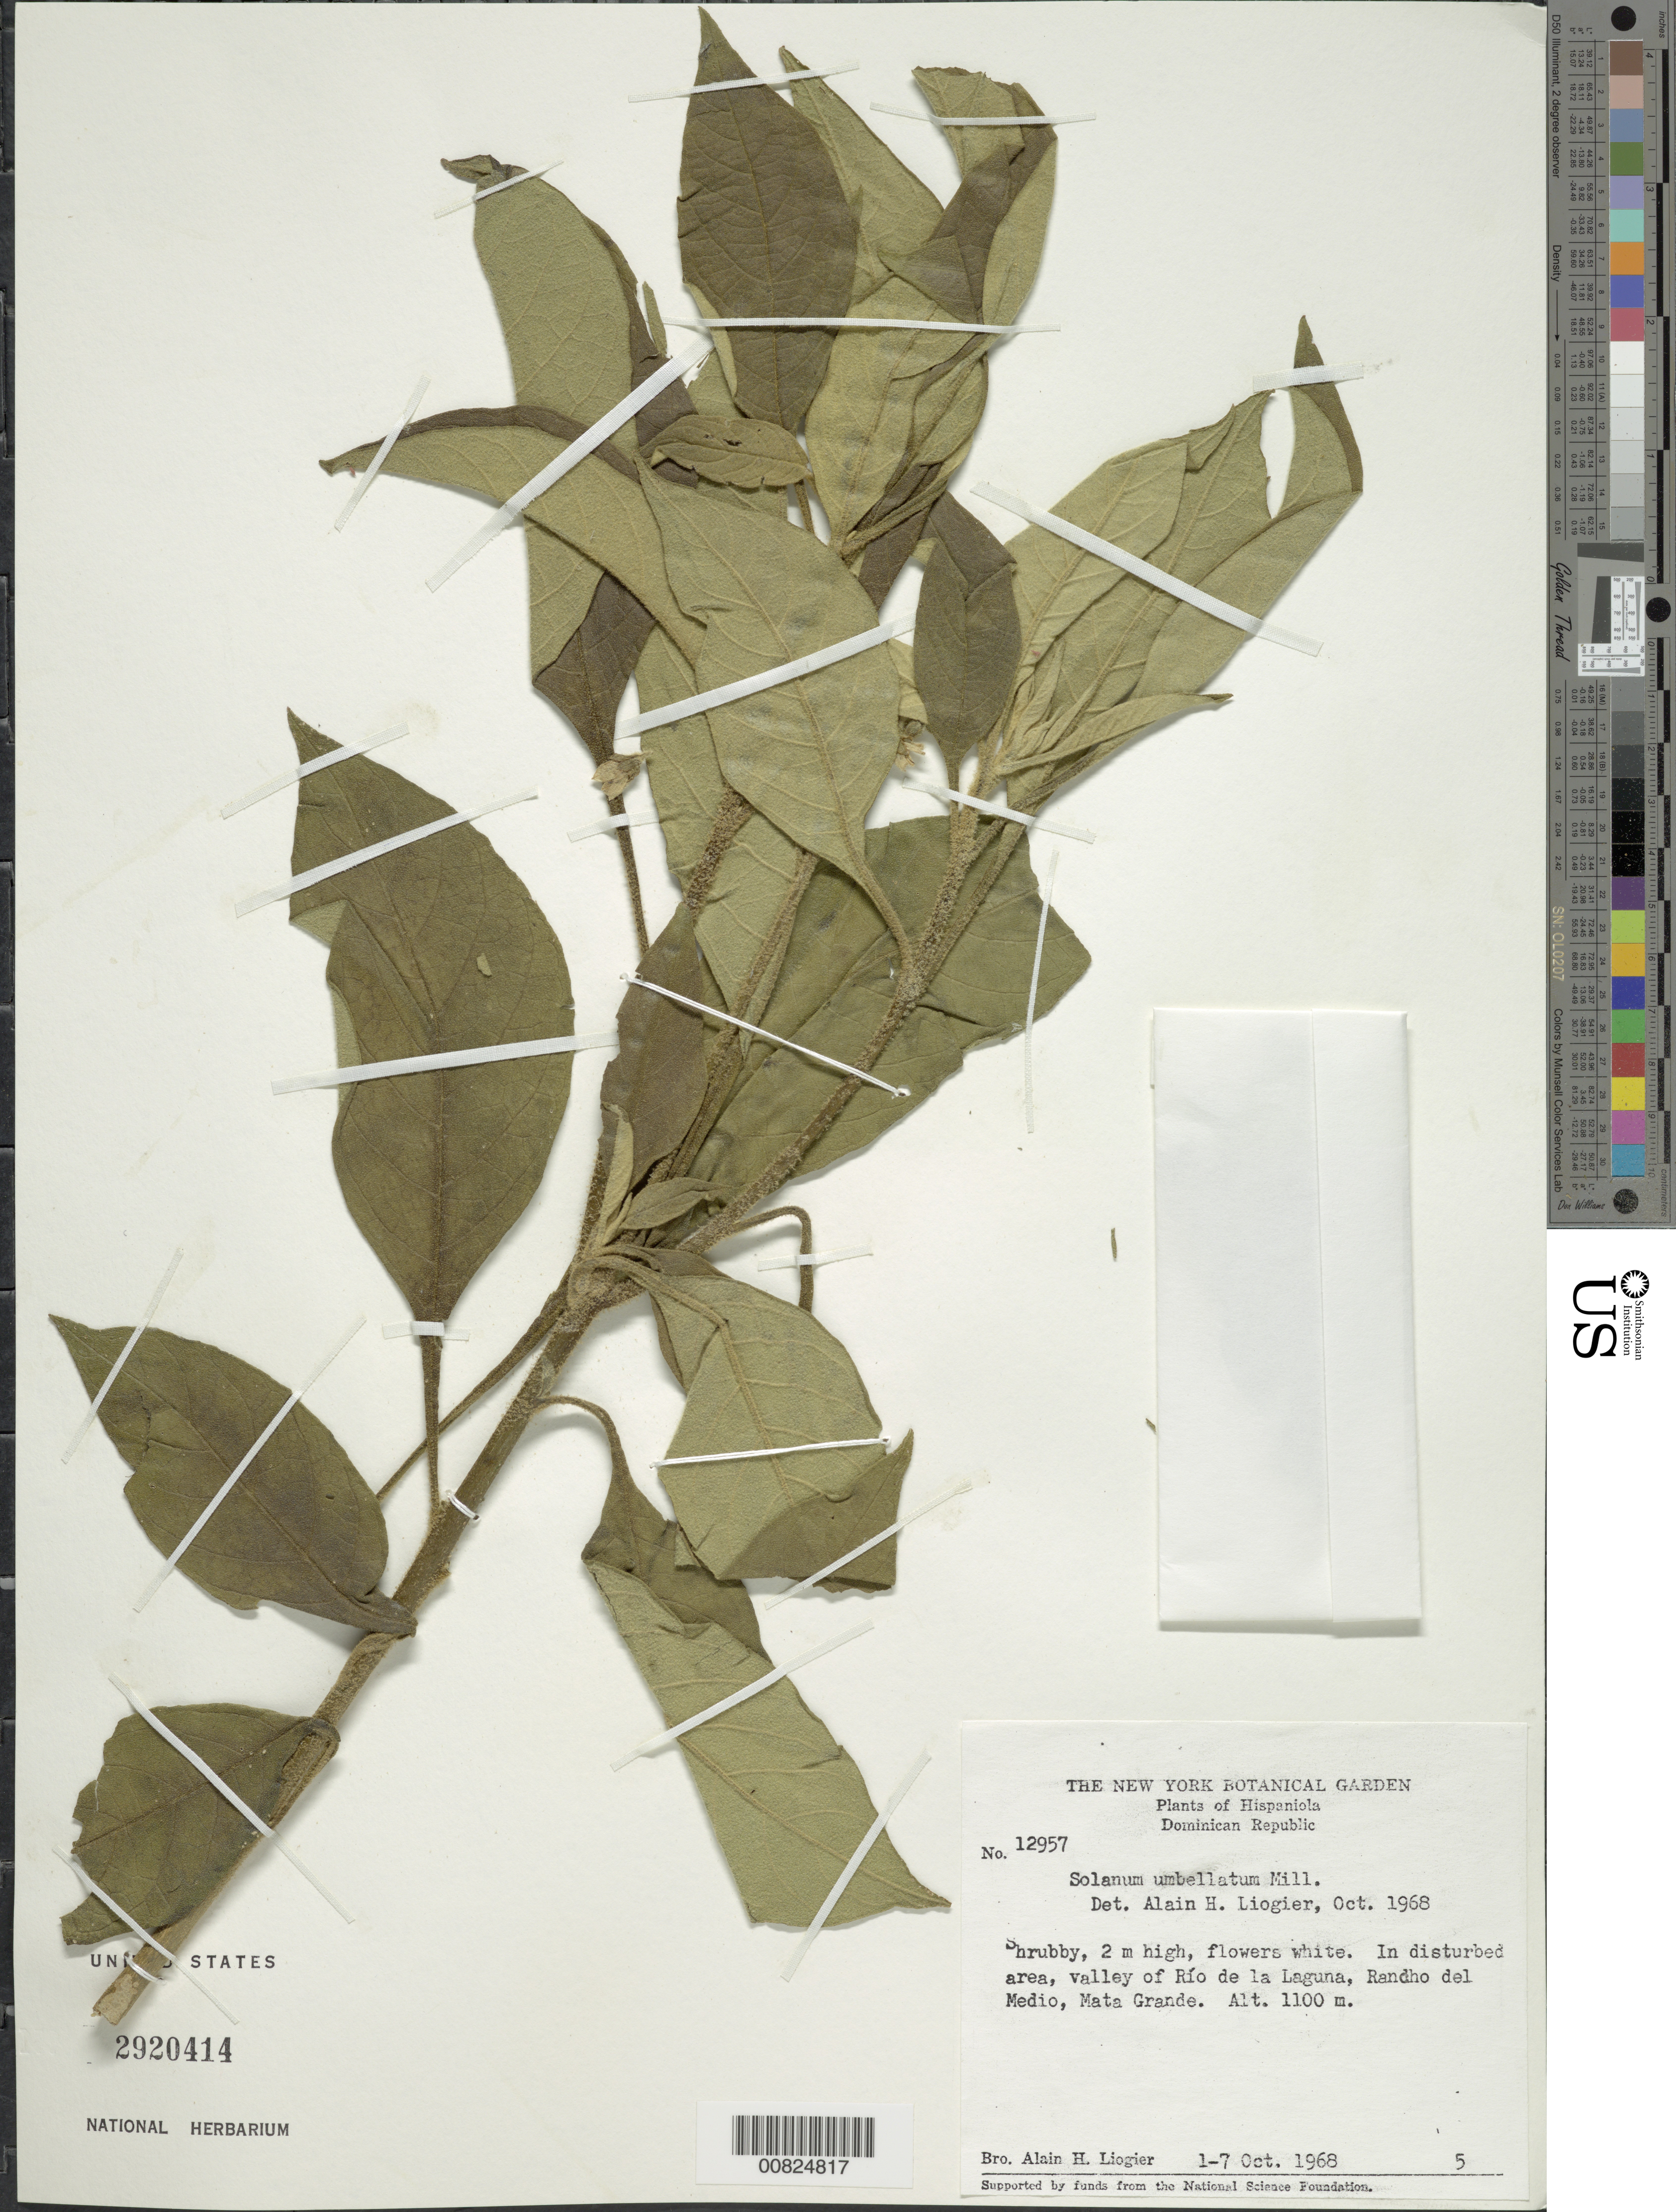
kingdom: Plantae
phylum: Tracheophyta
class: Magnoliopsida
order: Solanales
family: Solanaceae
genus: Solanum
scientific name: Solanum umbellatum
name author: Mill.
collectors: A. H. Liogier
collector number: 12957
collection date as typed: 01 Oct 1968 to 07 Oct 1968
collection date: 1968-10-01/1968-10-07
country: Dominican Republic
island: Hispaniola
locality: Valley of Río de la Laguna, Randho del Medio, Mata Grande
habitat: In disturbed area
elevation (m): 1100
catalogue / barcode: US 2920414